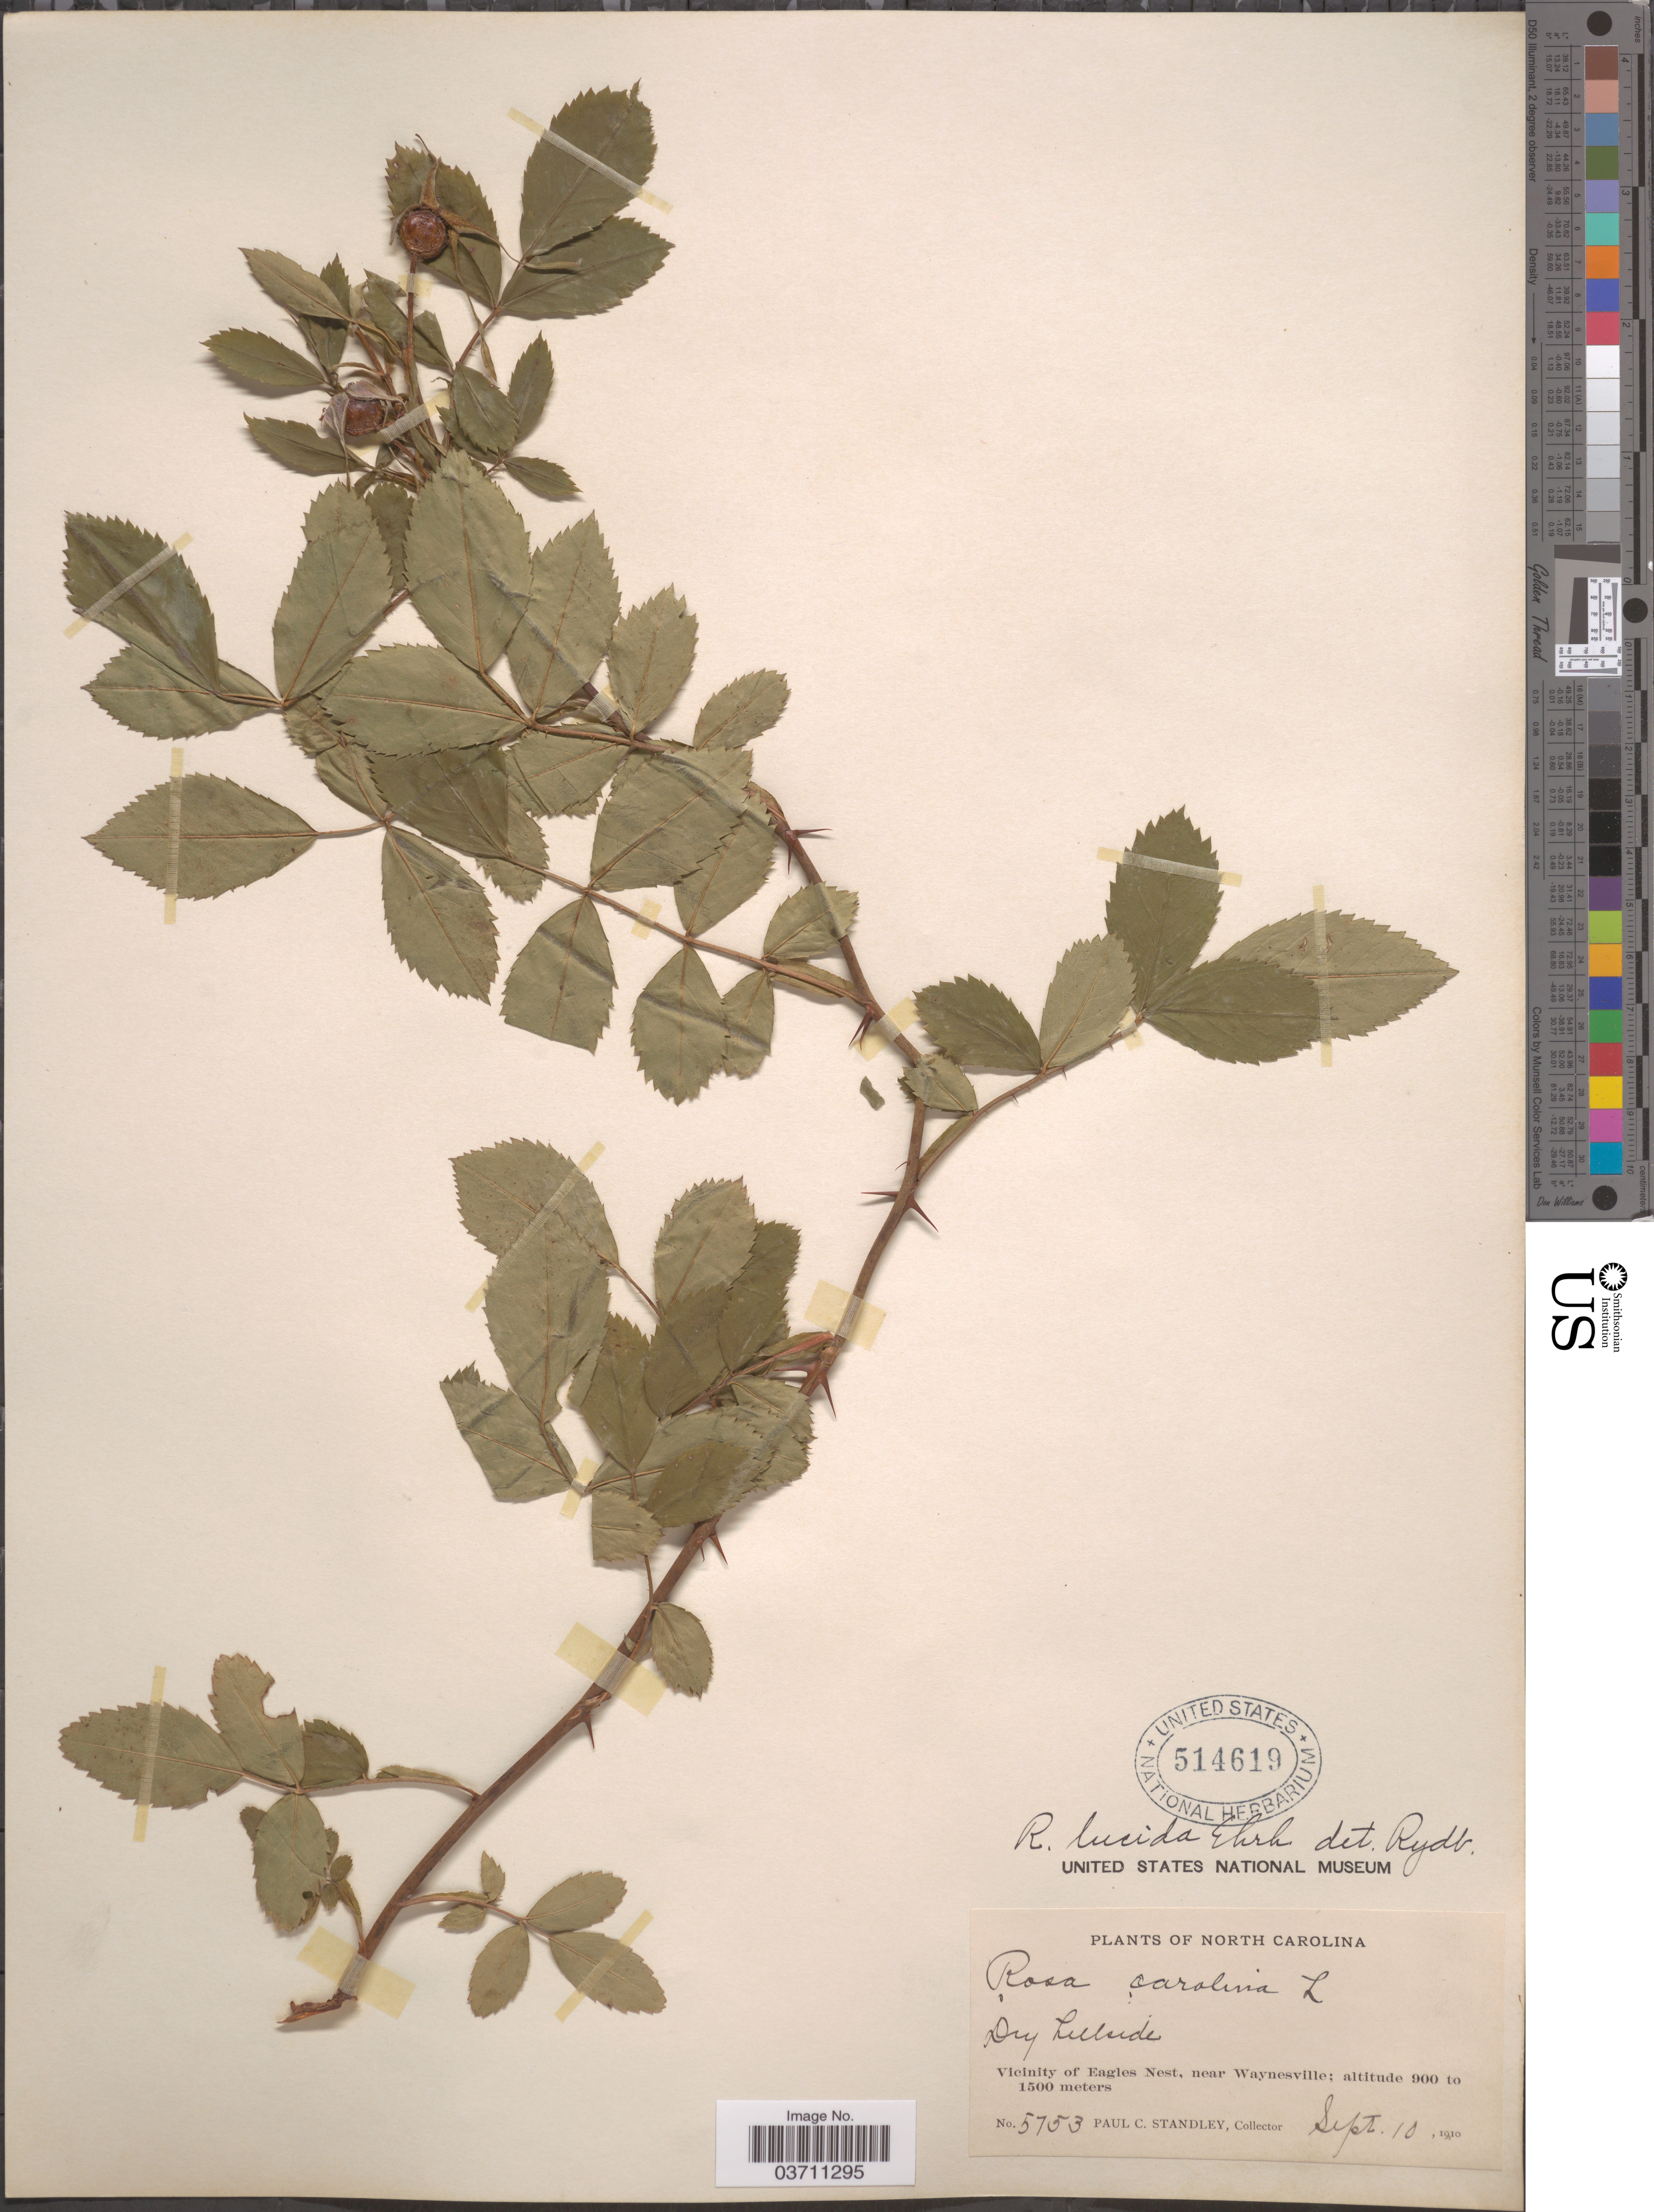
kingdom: Plantae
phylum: Tracheophyta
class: Magnoliopsida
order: Rosales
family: Rosaceae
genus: Rosa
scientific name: Rosa lucida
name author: Meehan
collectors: P. C. Standley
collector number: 5753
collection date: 1910-09-10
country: United States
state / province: North Carolina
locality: Vicinity of Eagles Nest, near Waynesville.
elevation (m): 900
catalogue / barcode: US 514619